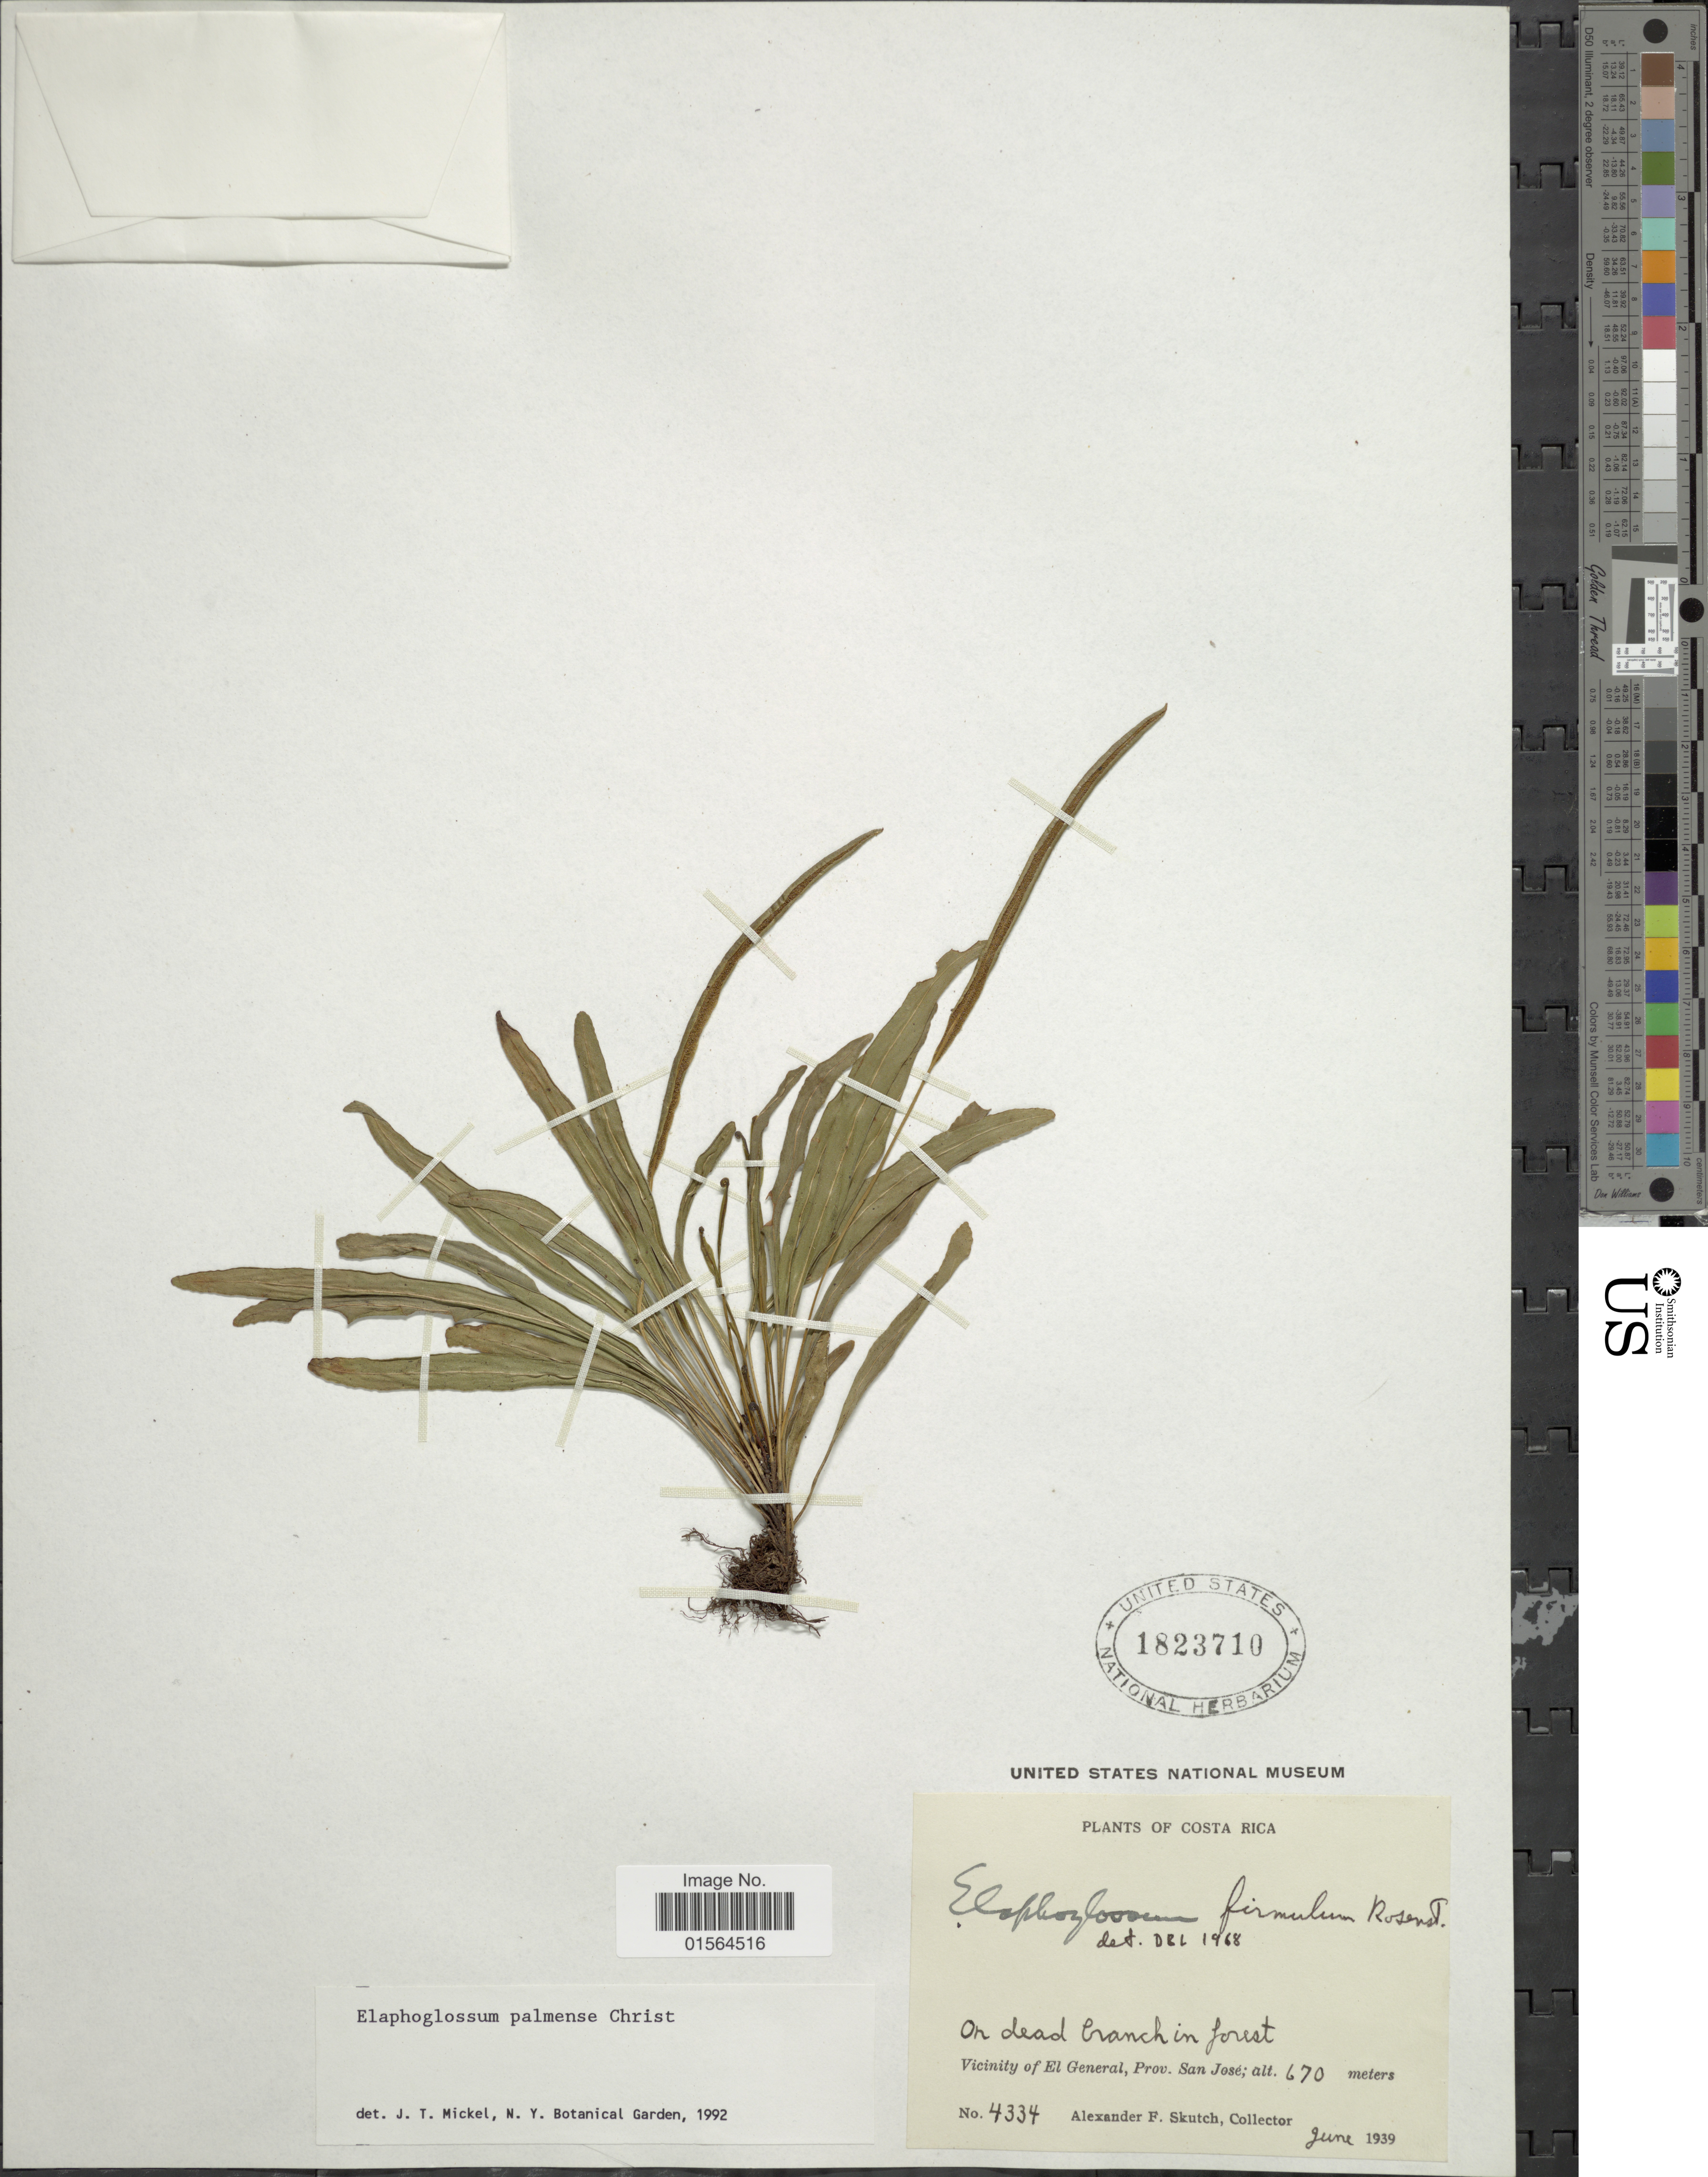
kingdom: Plantae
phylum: Tracheophyta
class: Polypodiopsida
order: Polypodiales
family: Dryopteridaceae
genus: Elaphoglossum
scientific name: Elaphoglossum palmense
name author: Christ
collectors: A. F. Skutch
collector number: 4334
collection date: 1939-06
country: Costa Rica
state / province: San José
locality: Vicinity of El General, Prov. San Jose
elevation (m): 670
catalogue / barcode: US 1823710